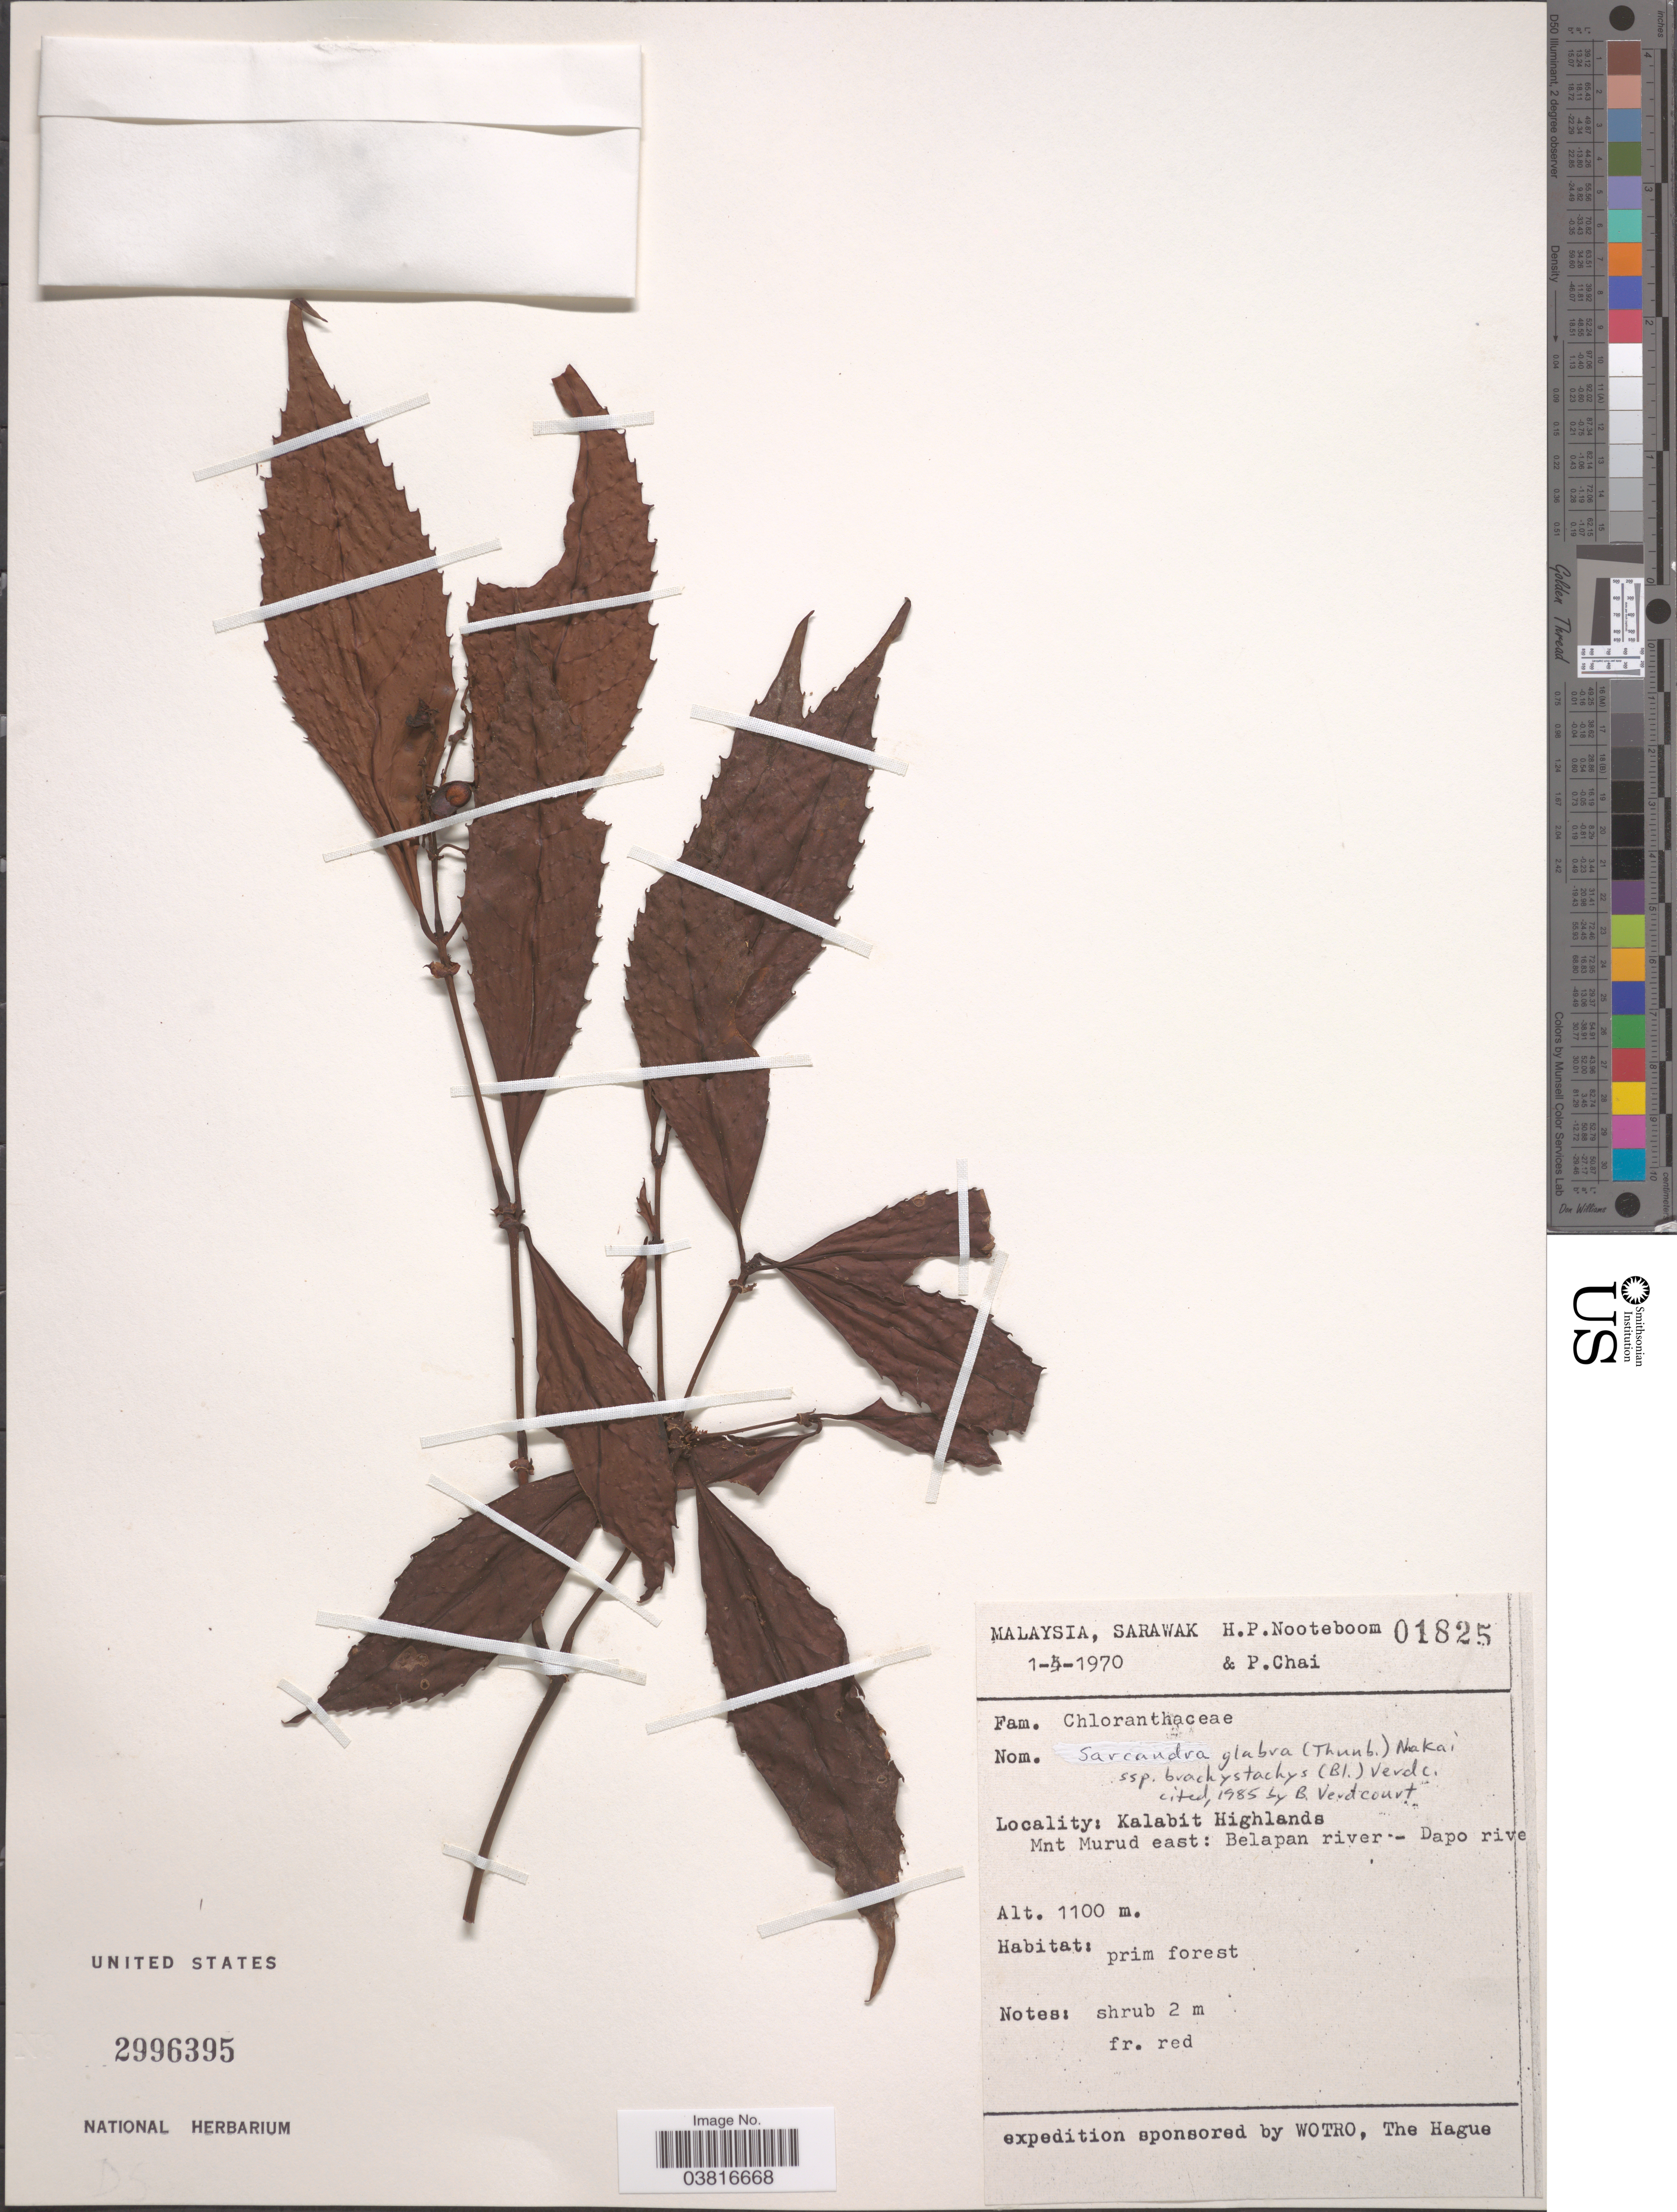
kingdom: Plantae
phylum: Tracheophyta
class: Magnoliopsida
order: Chloranthales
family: Chloranthaceae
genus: Sarcandra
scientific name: Sarcandra glabra subsp. brachystachys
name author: (Blume) Verdc.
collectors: H. P. Nooteboom & P. Chai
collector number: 01825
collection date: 1970-03-01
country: Malaysia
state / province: Sarawak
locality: Kalabit Highlands. Mnt Murud east: Belapan river - Dapo rive.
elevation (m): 1100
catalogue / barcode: US 2996395